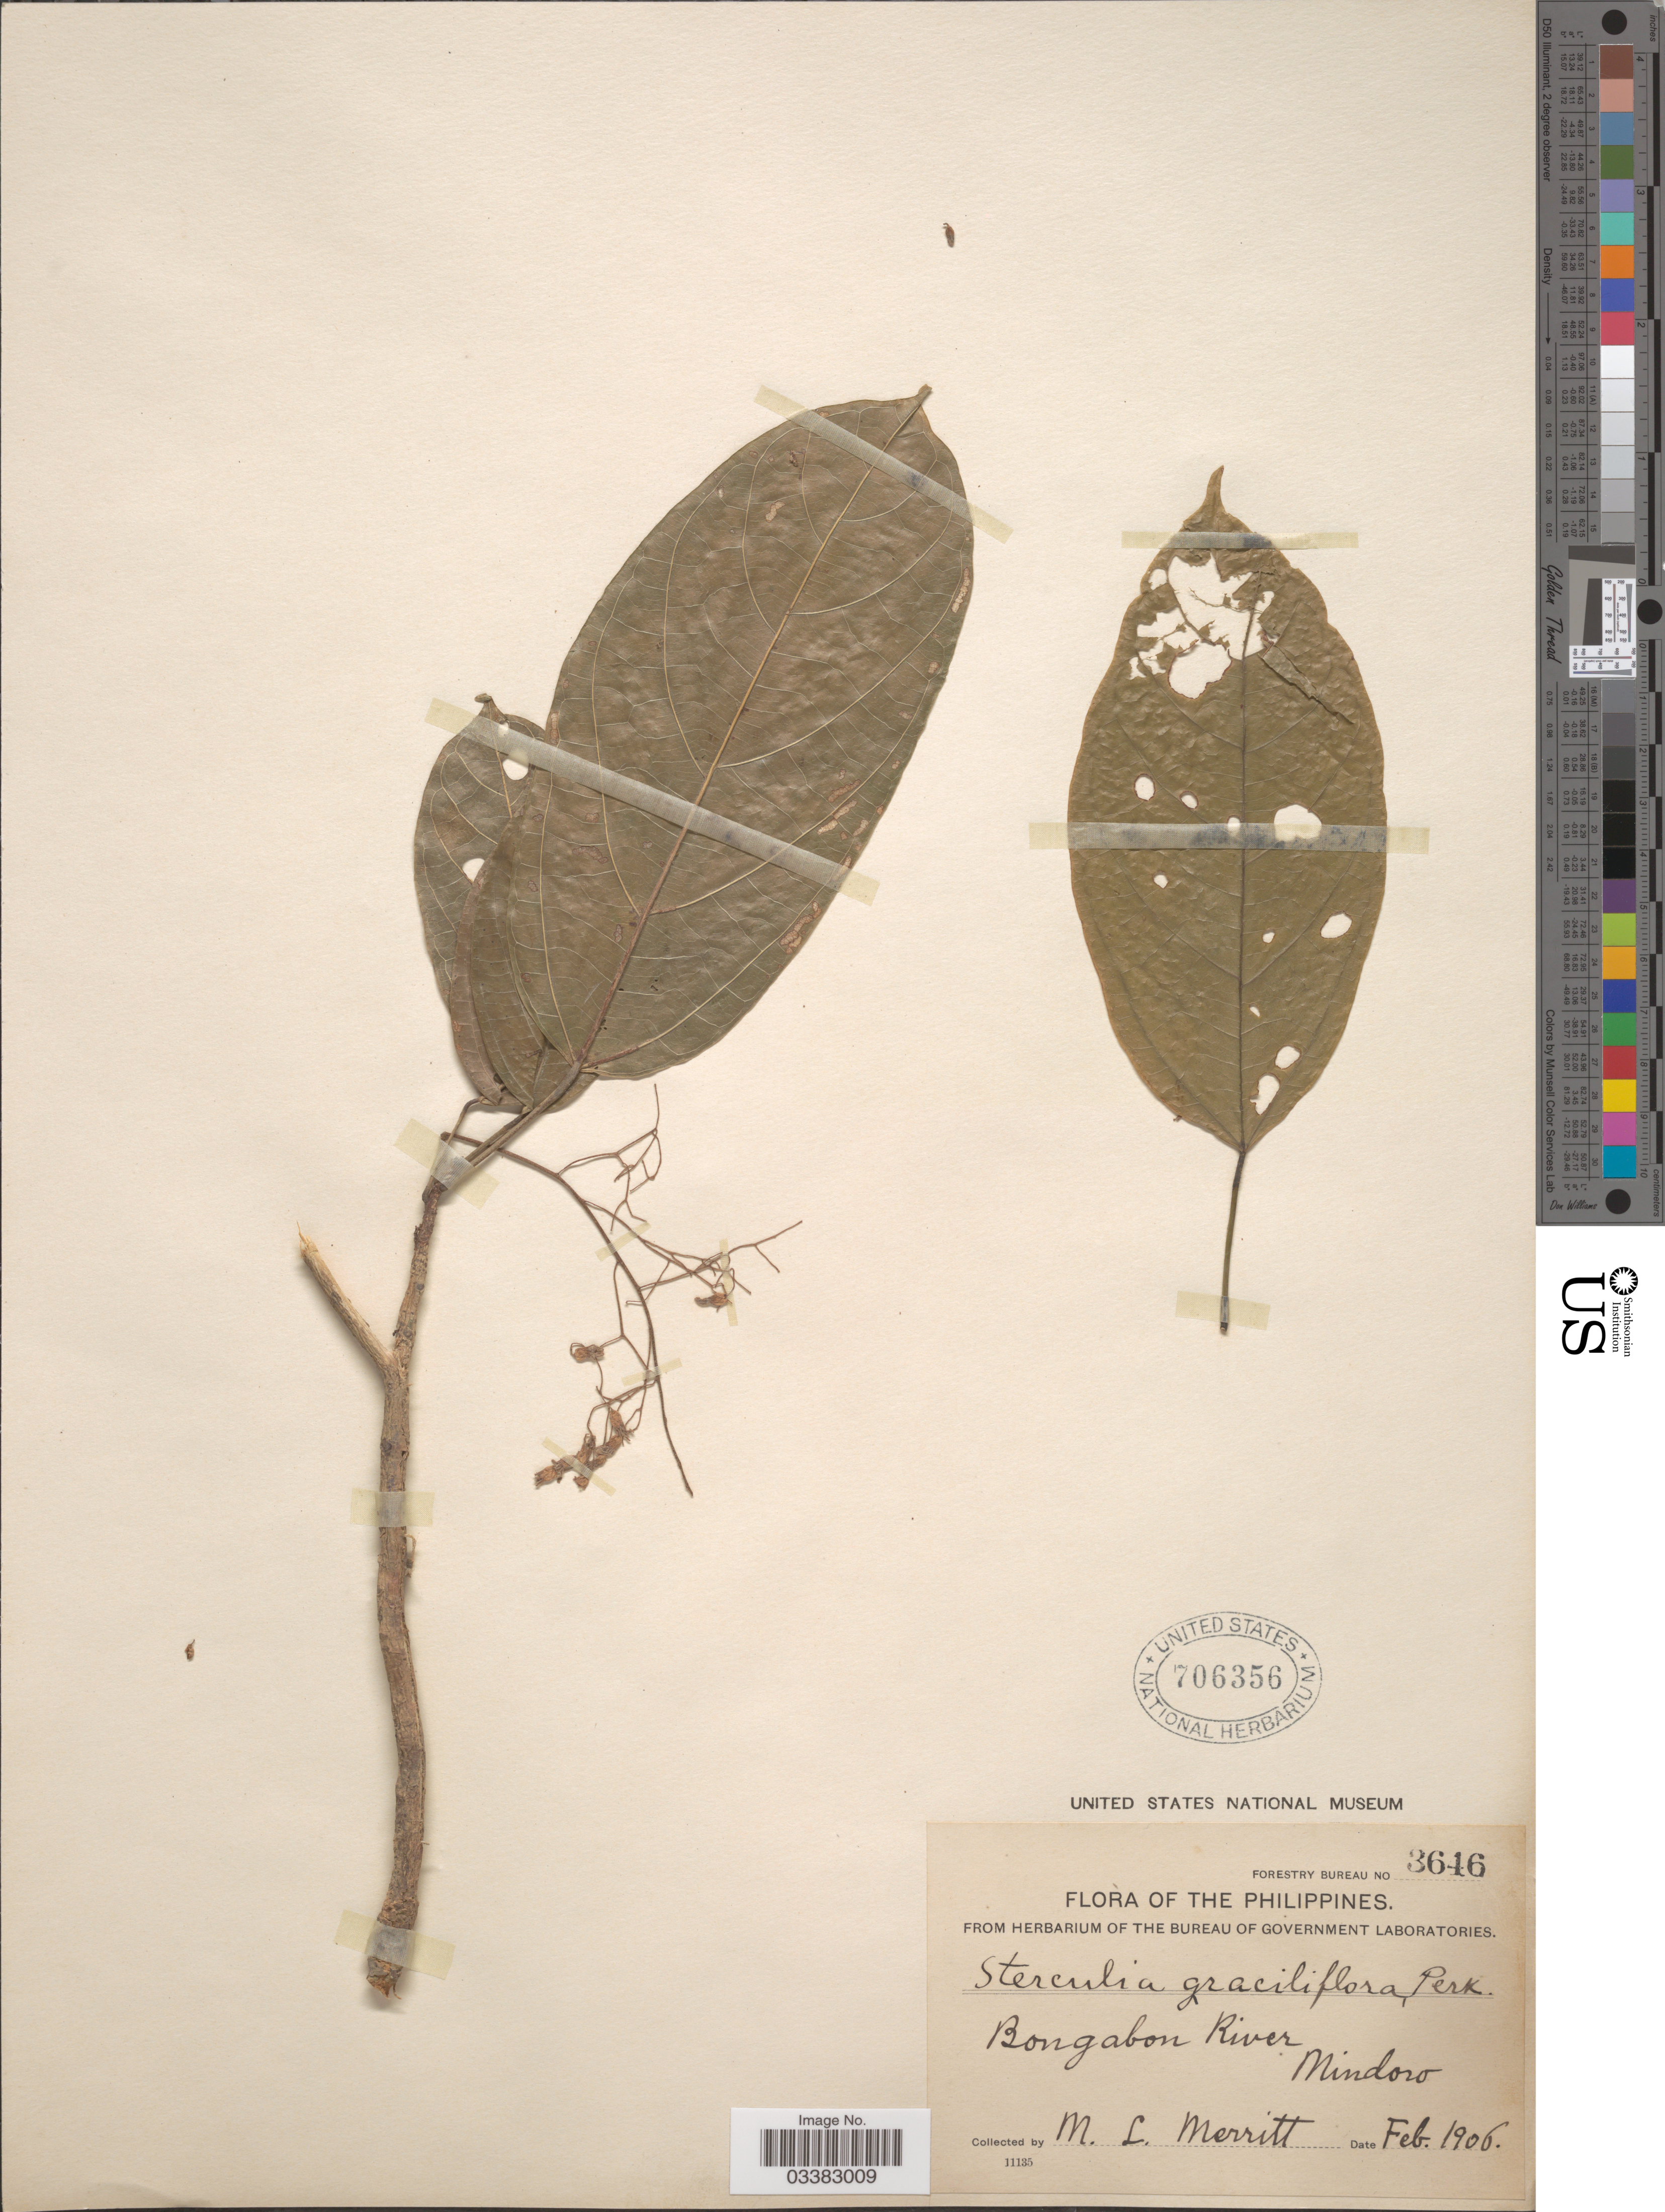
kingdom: Plantae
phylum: Tracheophyta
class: Magnoliopsida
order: Malvales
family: Malvaceae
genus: Sterculia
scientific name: Sterculia graciliflora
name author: Perkins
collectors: M. L. Merritt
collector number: Forestry Bureau 3646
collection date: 1906-02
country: Philippines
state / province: Mimaropa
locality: Bongabon River, Mindoro.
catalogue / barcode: US 706356